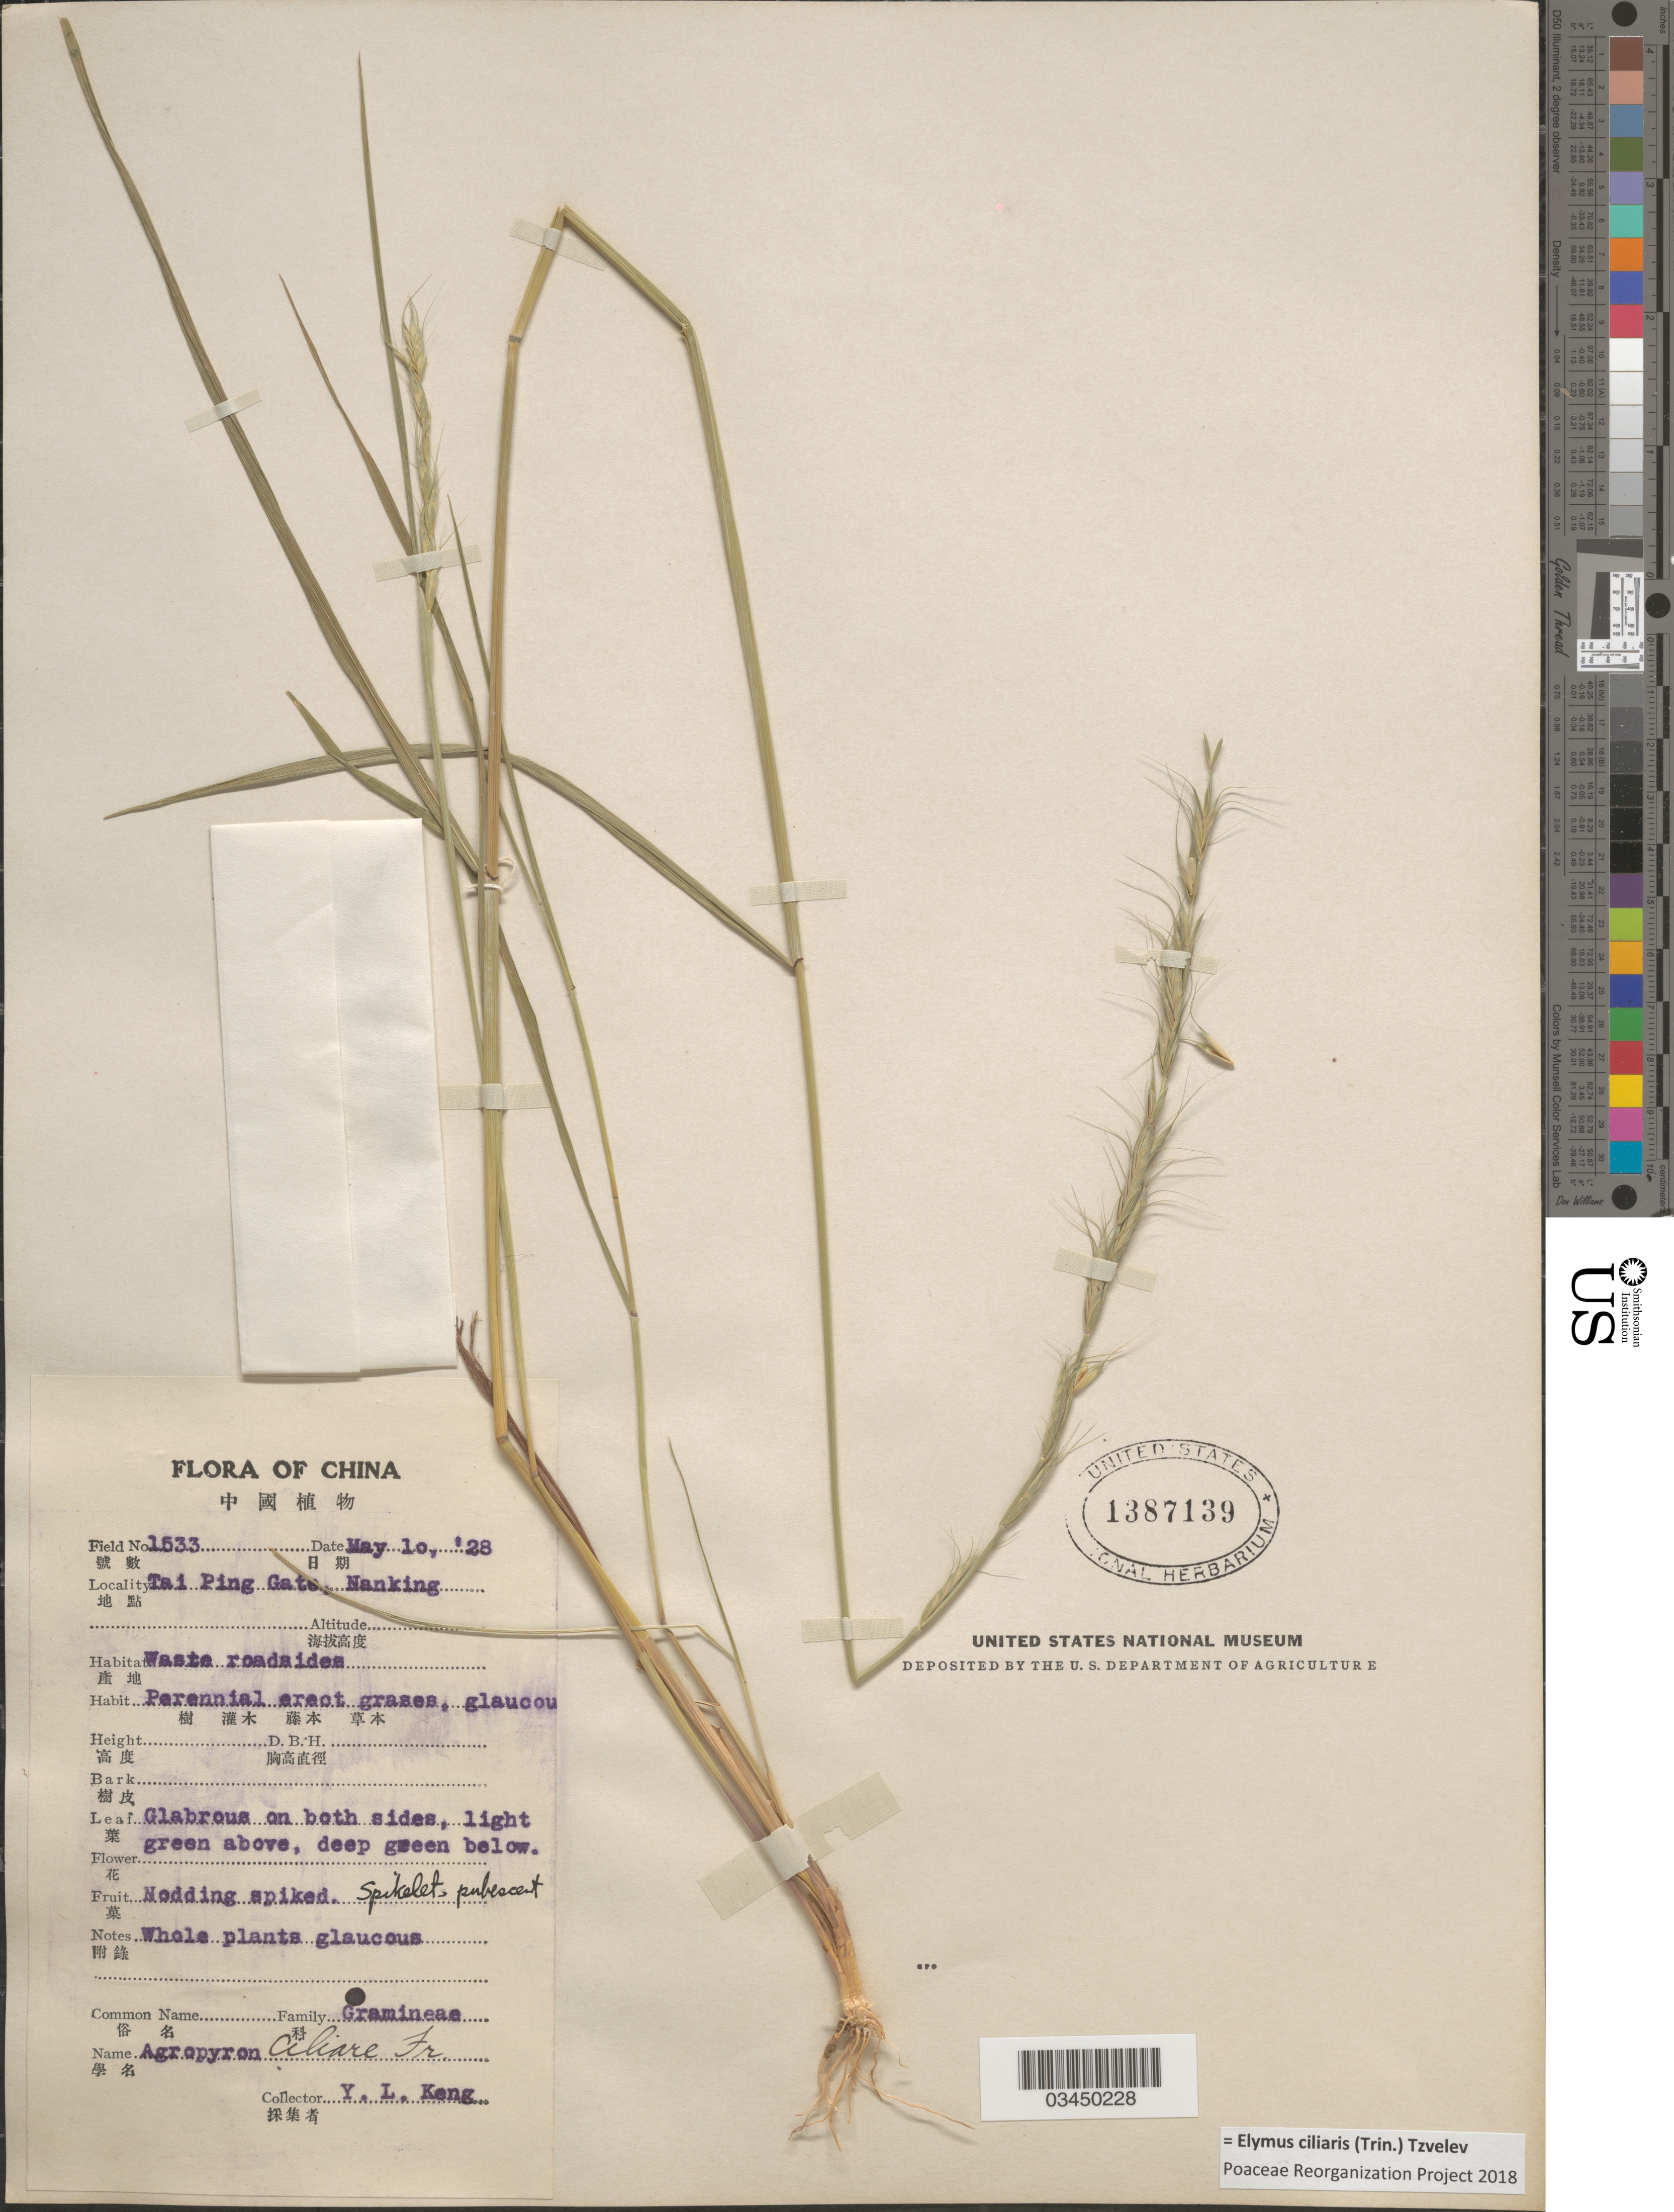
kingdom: Plantae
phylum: Tracheophyta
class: Liliopsida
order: Poales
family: Poaceae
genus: Elymus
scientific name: Elymus ciliaris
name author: (Trin.) Tzvelev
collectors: Y. L. Keng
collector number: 1533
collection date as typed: Transcribed d/m/y: 10/5/28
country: China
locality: Tai Ping Gate, Nanking. Waste roadsides.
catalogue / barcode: US 1387139